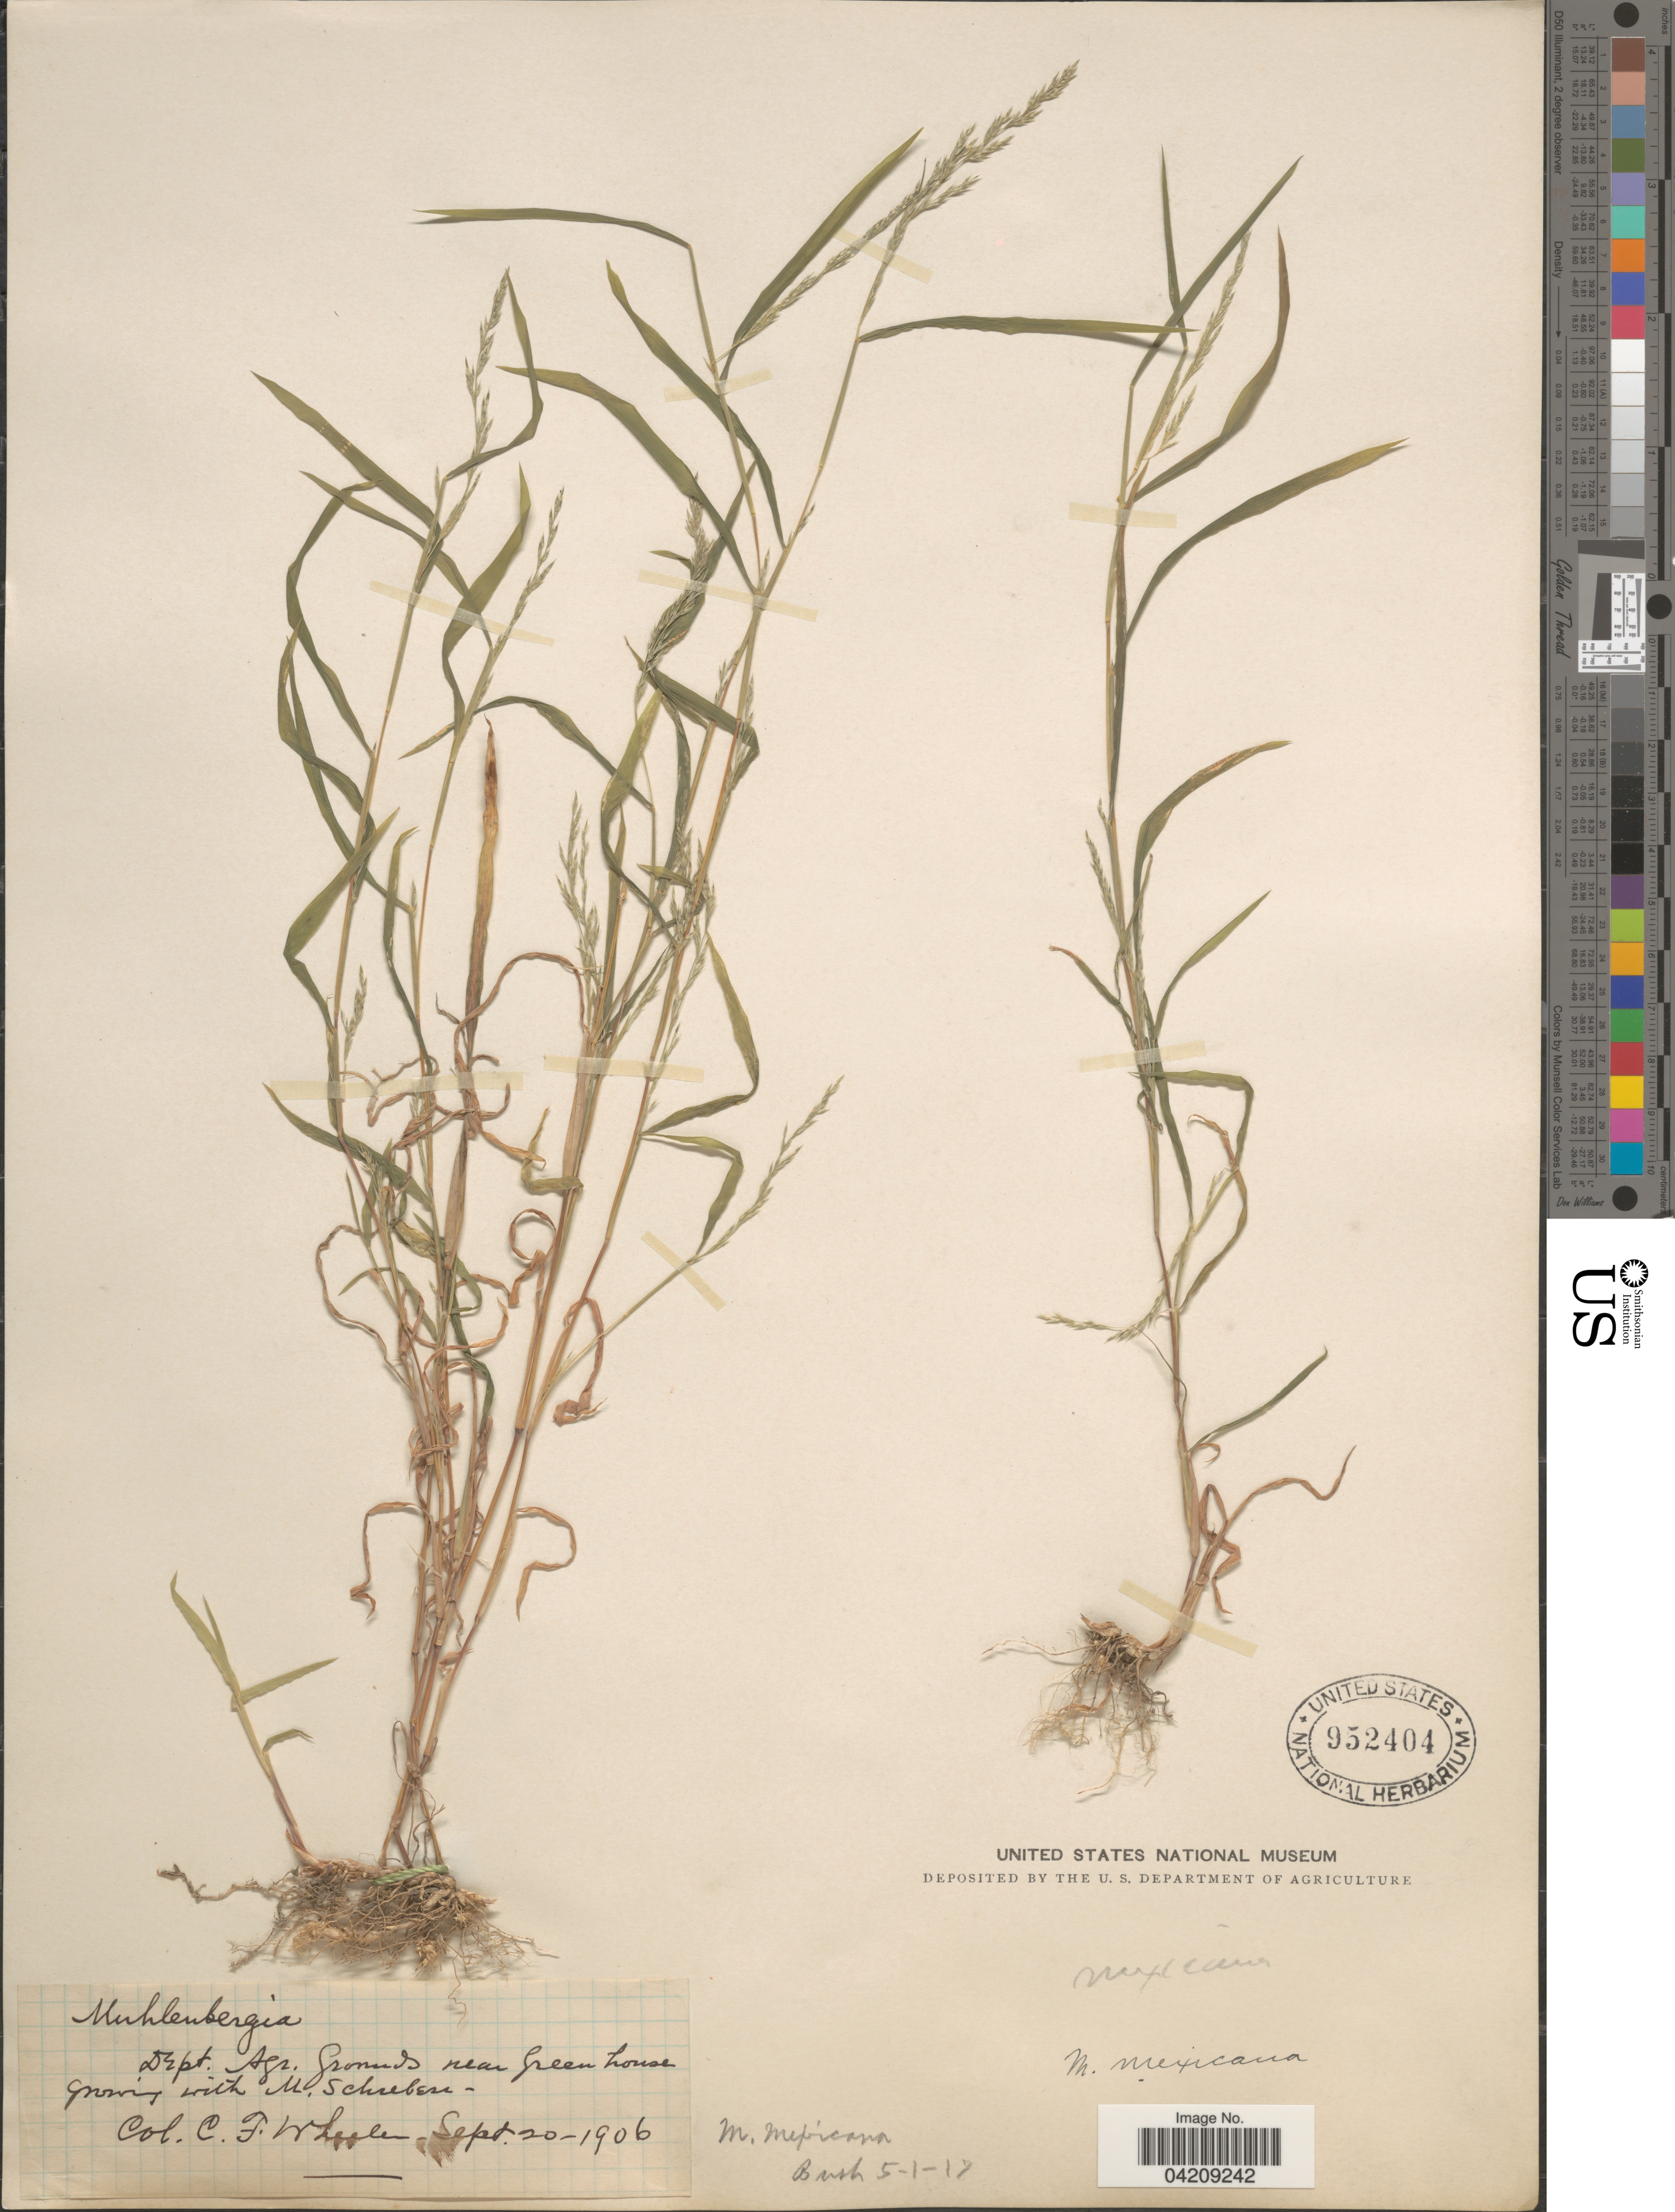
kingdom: Plantae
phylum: Tracheophyta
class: Liliopsida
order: Poales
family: Poaceae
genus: Muhlenbergia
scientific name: Muhlenbergia frondosa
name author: (Poir.) Fernald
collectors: C. Wheeler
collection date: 1906-09-20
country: United States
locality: Dept. Agr. Grounds near Green house.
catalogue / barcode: US 952404